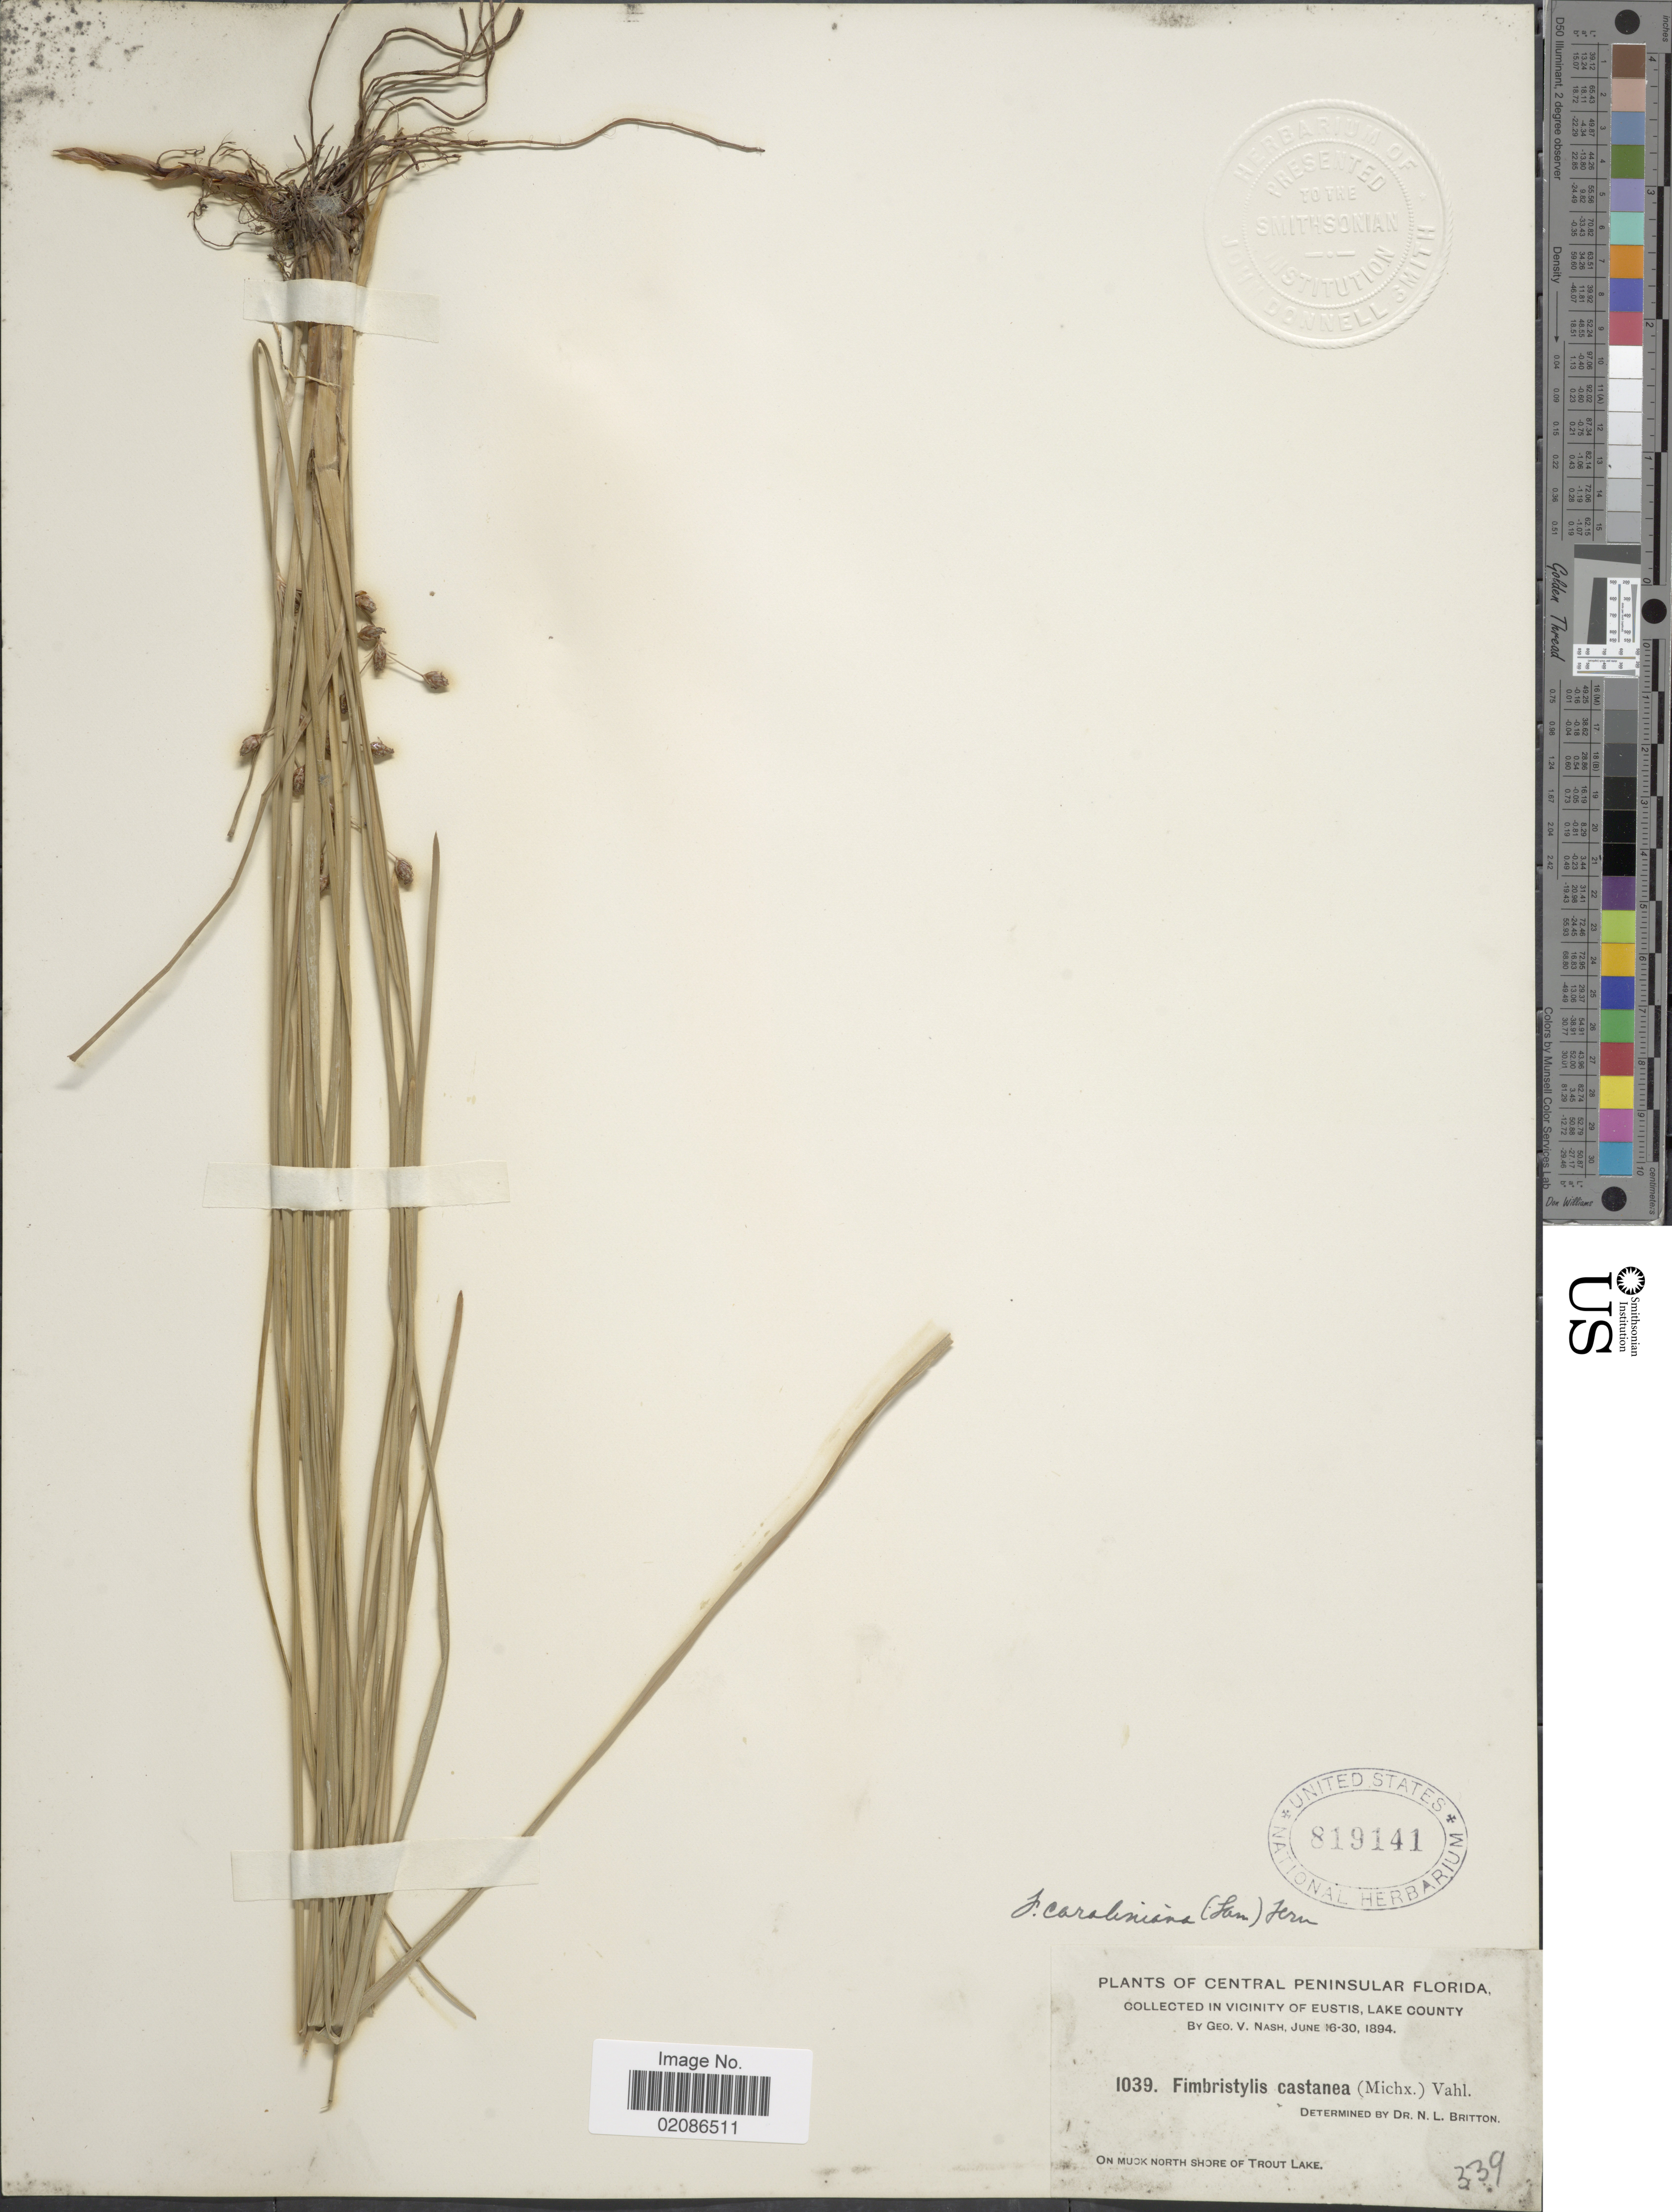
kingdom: Plantae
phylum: Tracheophyta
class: Liliopsida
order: Poales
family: Cyperaceae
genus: Fimbristylis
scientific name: Fimbristylis caroliniana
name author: (Lam.) Fernald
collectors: G. V. Nash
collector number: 1039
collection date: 1894-06-16/1894-06-30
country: United States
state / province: Florida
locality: Central Peninsular Florida, In Vicinity of Eustis, Lake County, On Muck North shore of Trout Lake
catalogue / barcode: US 819141